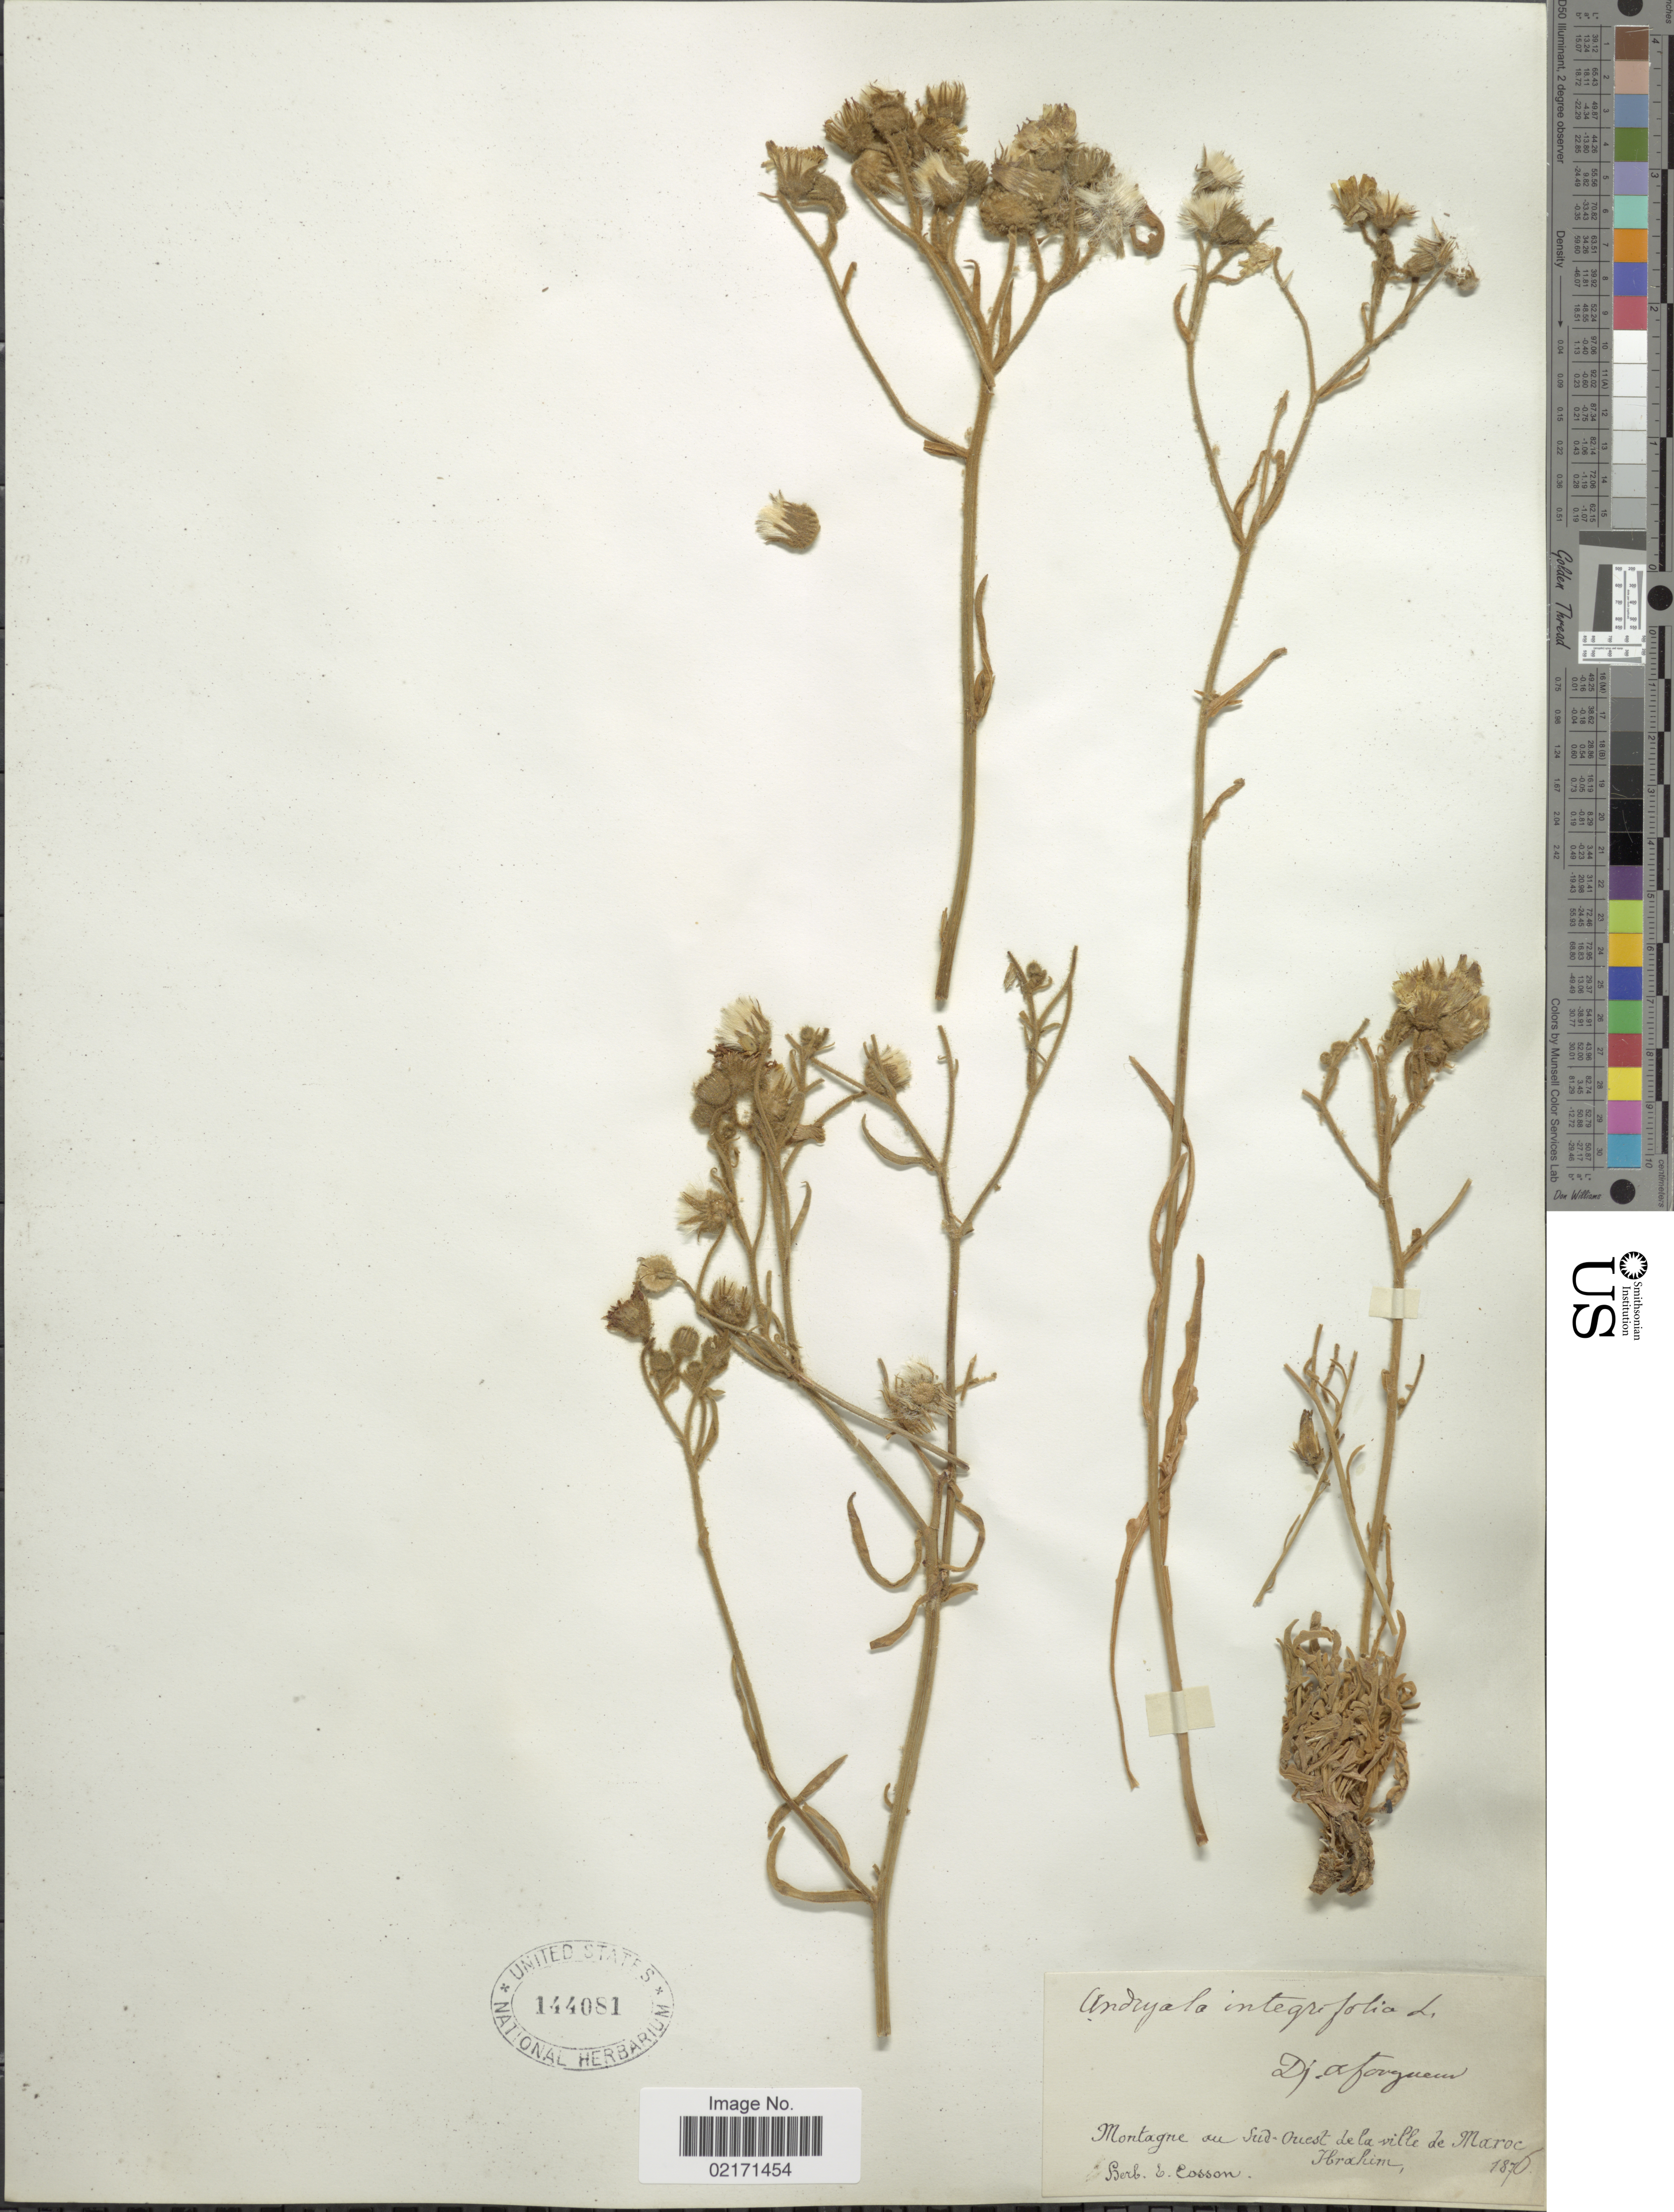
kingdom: Plantae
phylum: Tracheophyta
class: Magnoliopsida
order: Asterales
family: Asteraceae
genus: Andryala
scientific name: Andryala integrifolia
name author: L.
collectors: -. Ibrahim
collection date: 1876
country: Morocco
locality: Dj. Afougueur, Montagne au Sud-Ouest de la ville de Maroc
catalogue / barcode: US 144081